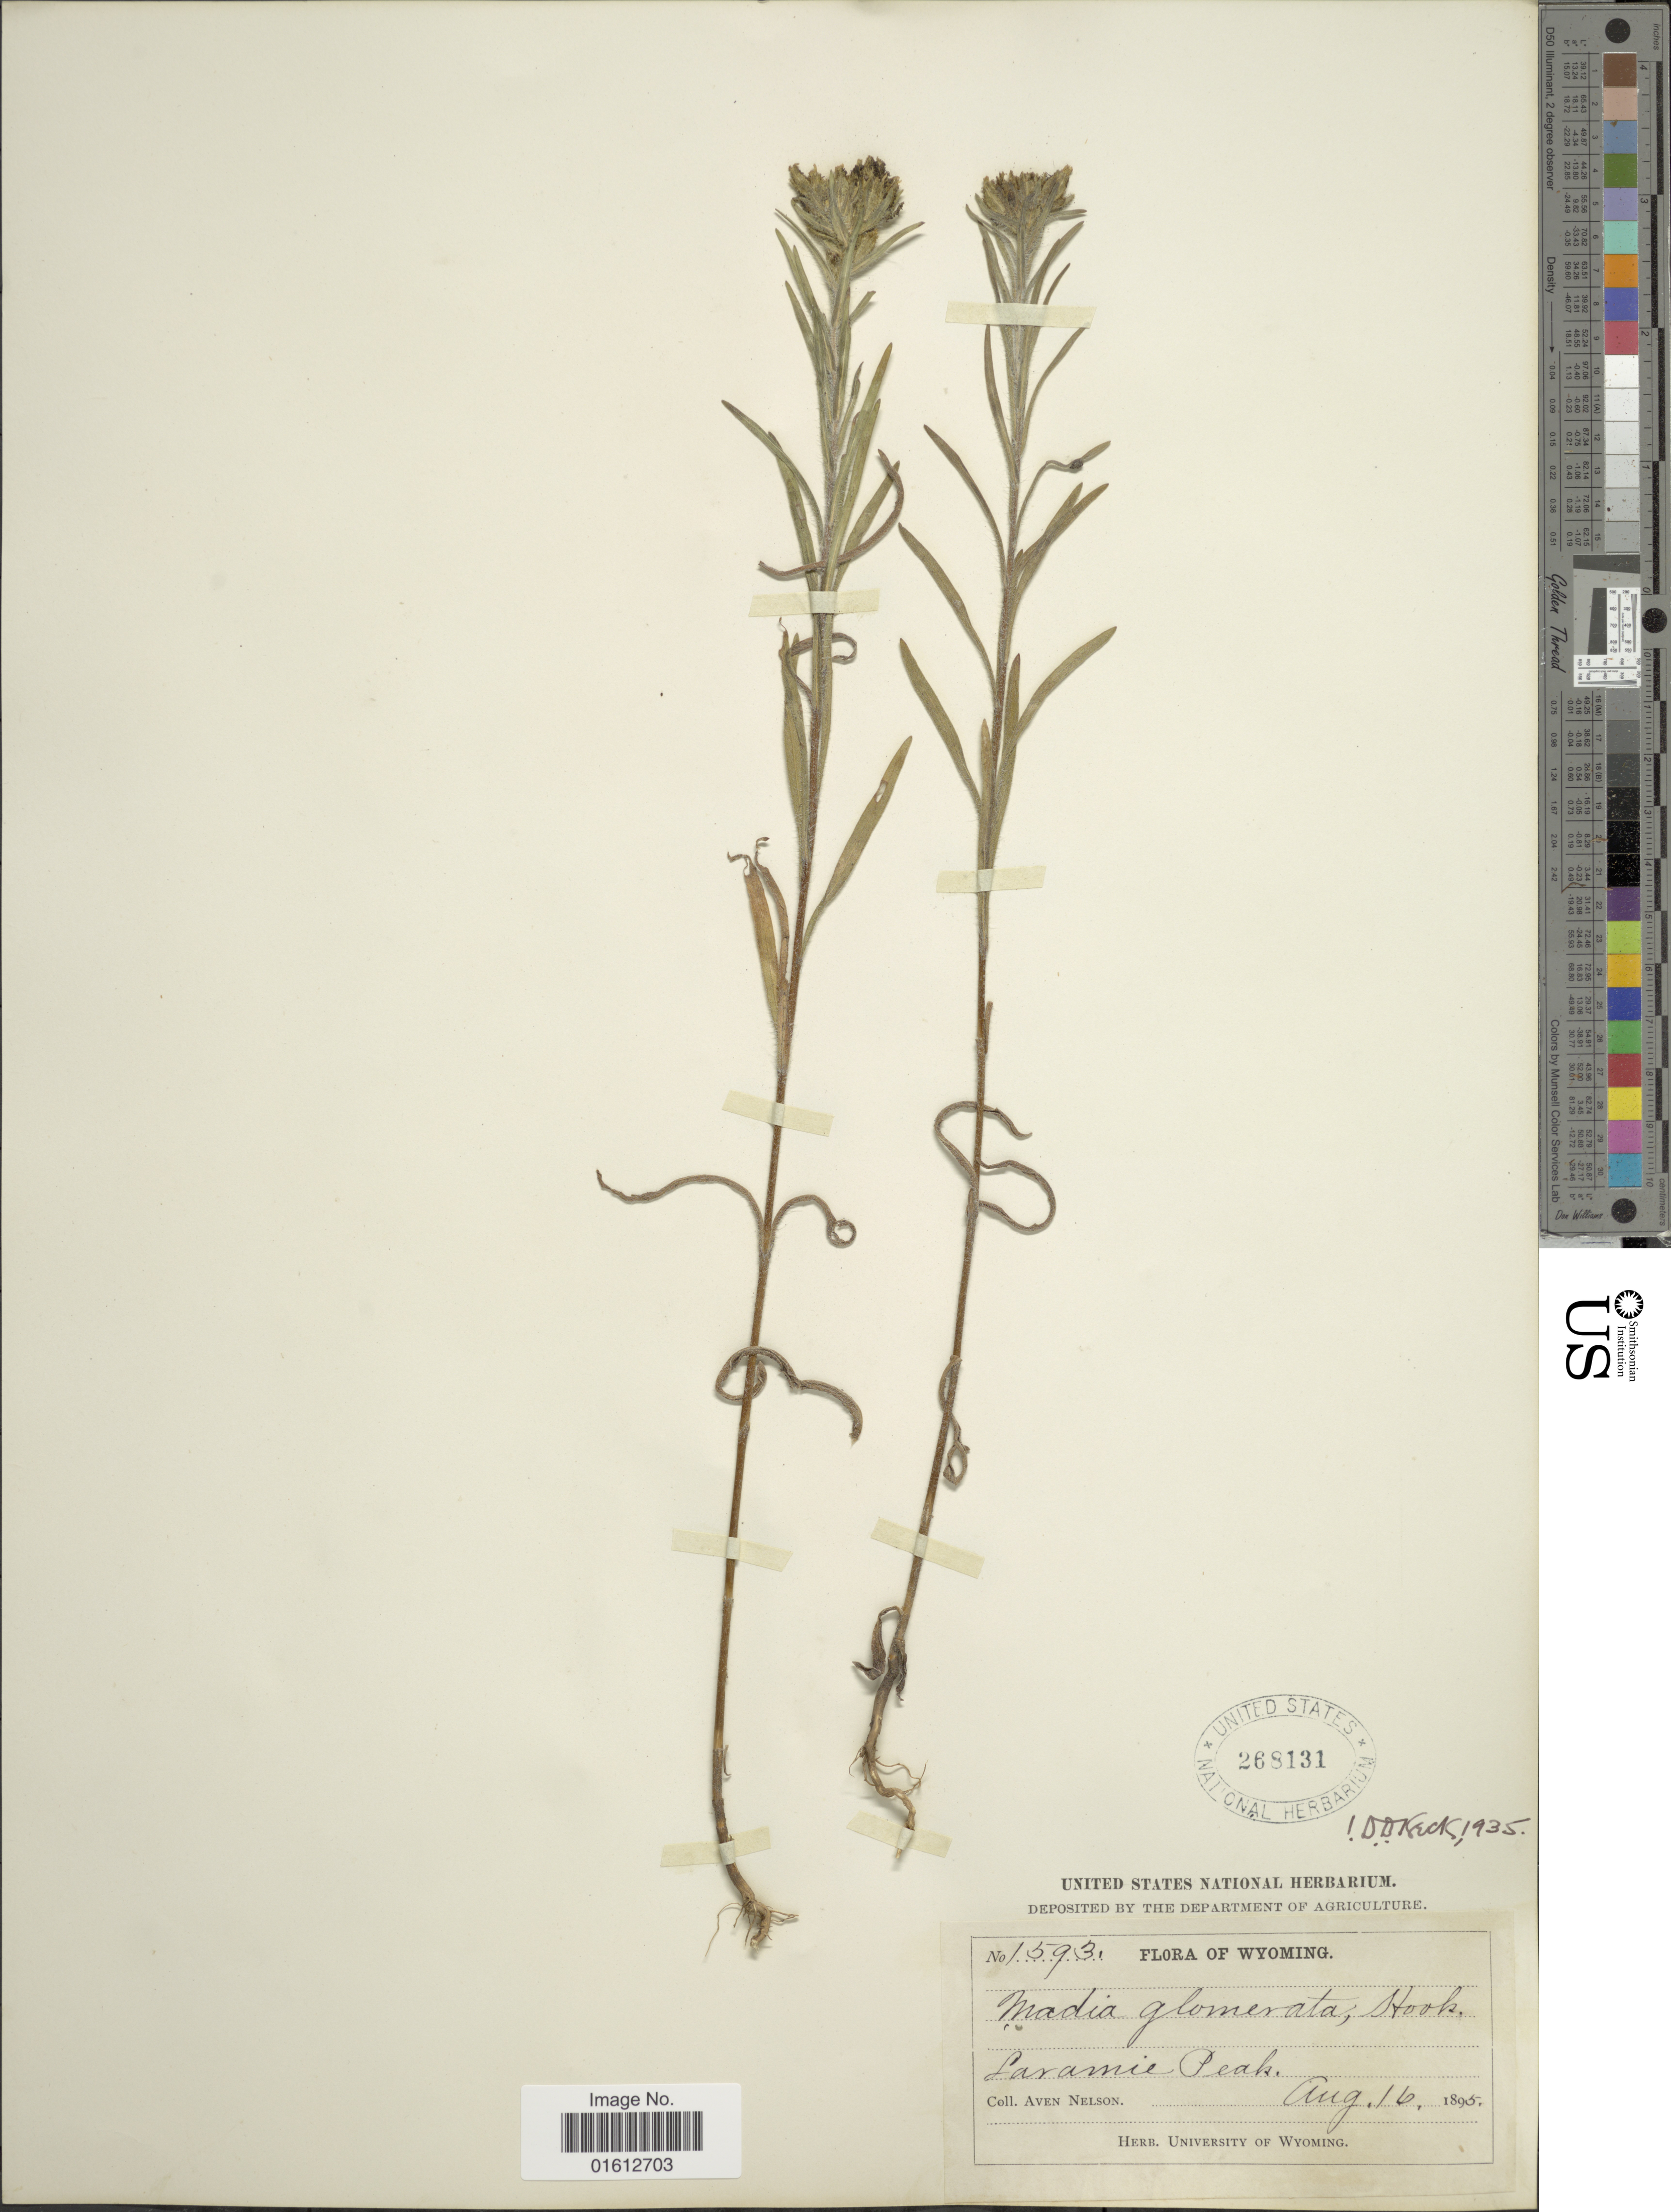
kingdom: Plantae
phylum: Tracheophyta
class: Magnoliopsida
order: Asterales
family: Asteraceae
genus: Madia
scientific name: Madia glomerata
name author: Hook.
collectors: A. Nelson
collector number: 1593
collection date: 1895-08-16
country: United States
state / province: Wyoming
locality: Laramie Peak.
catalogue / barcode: US 268131